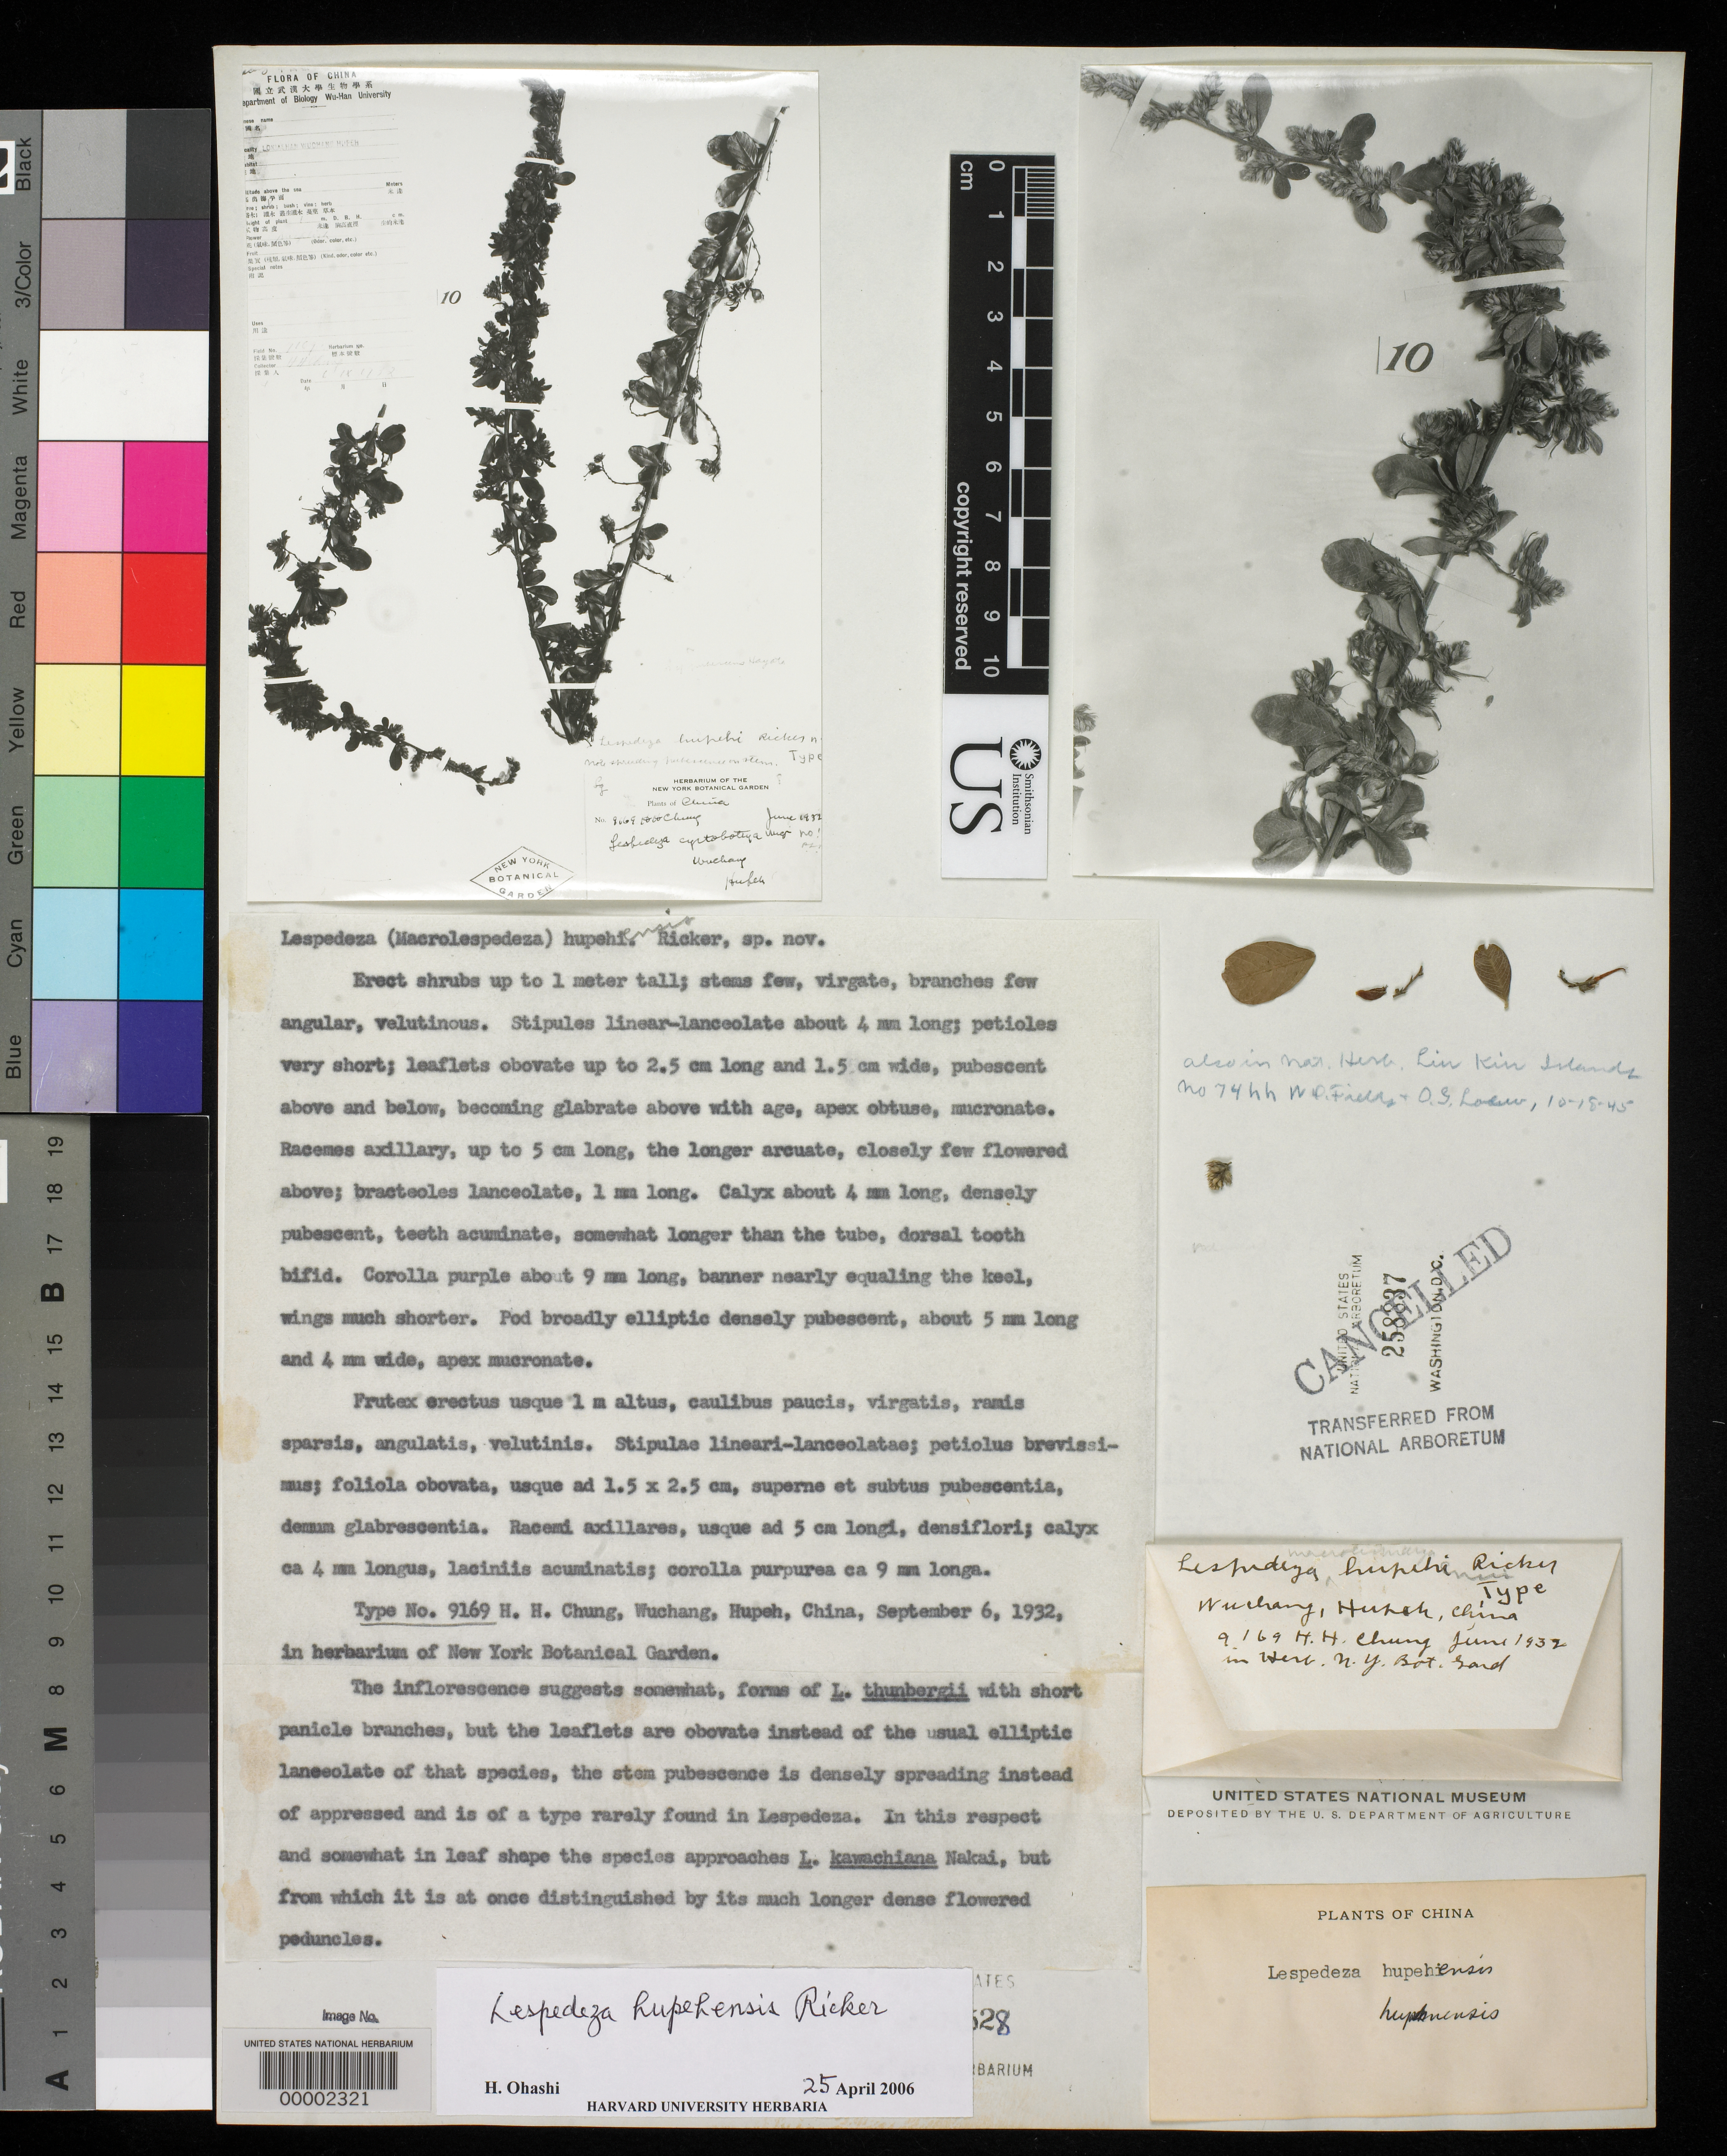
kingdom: Plantae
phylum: Tracheophyta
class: Magnoliopsida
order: Fabales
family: Fabaceae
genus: Lespedeza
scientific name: Lespedeza hupehensis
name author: Ricker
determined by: Ohashi, Hiroyoshi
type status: Type Fragment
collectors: H. Chung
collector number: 8669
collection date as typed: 1932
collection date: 1932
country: China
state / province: Hubei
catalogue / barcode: US 2504528